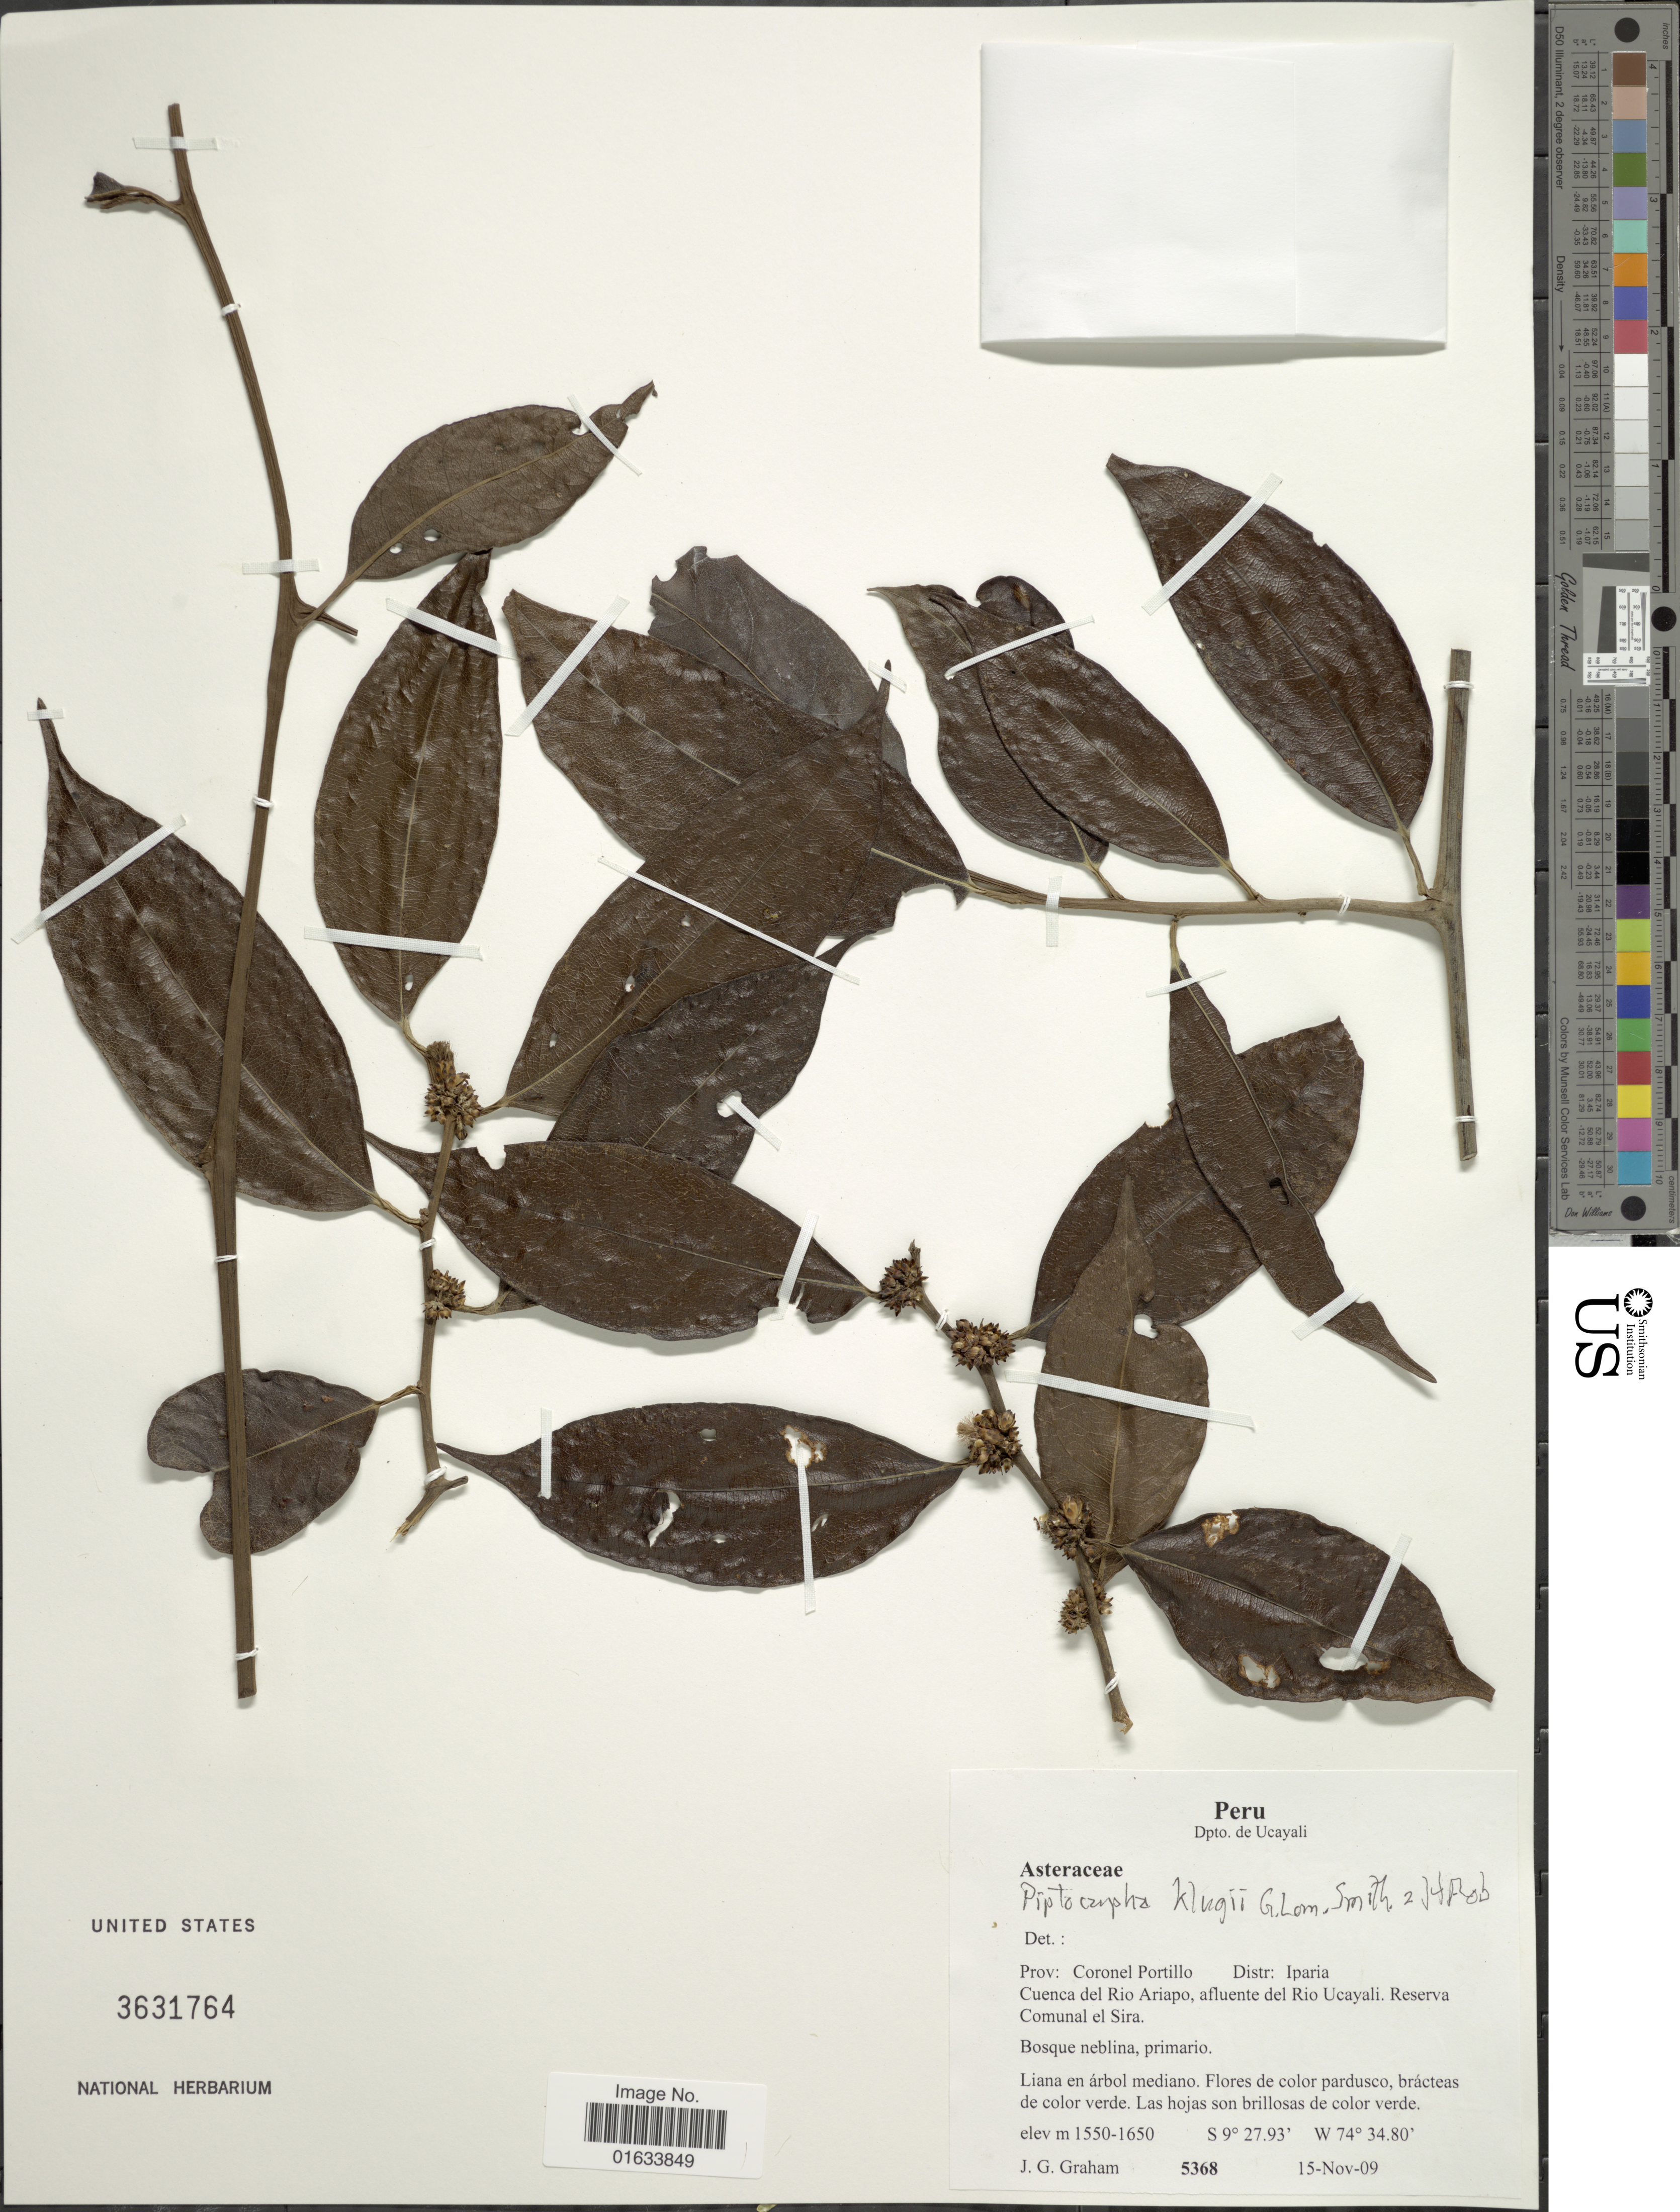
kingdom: Plantae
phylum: Tracheophyta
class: Magnoliopsida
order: Asterales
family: Asteraceae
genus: Piptocarpha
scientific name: Piptocarpha klugii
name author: G. Lom. Sm. ex H. Rob.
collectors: J. Graham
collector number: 5368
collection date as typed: Transcribed d/m/y: 15/11/9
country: Peru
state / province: Ucayali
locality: Dpto. de Ucayali. Prov: Coronel Portillo. Distr: Iparia. Cuenca del Rio Ariapo, afluente del Rio Ucayali. Reserva Comunal el Sira.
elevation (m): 1550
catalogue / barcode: US 3631764